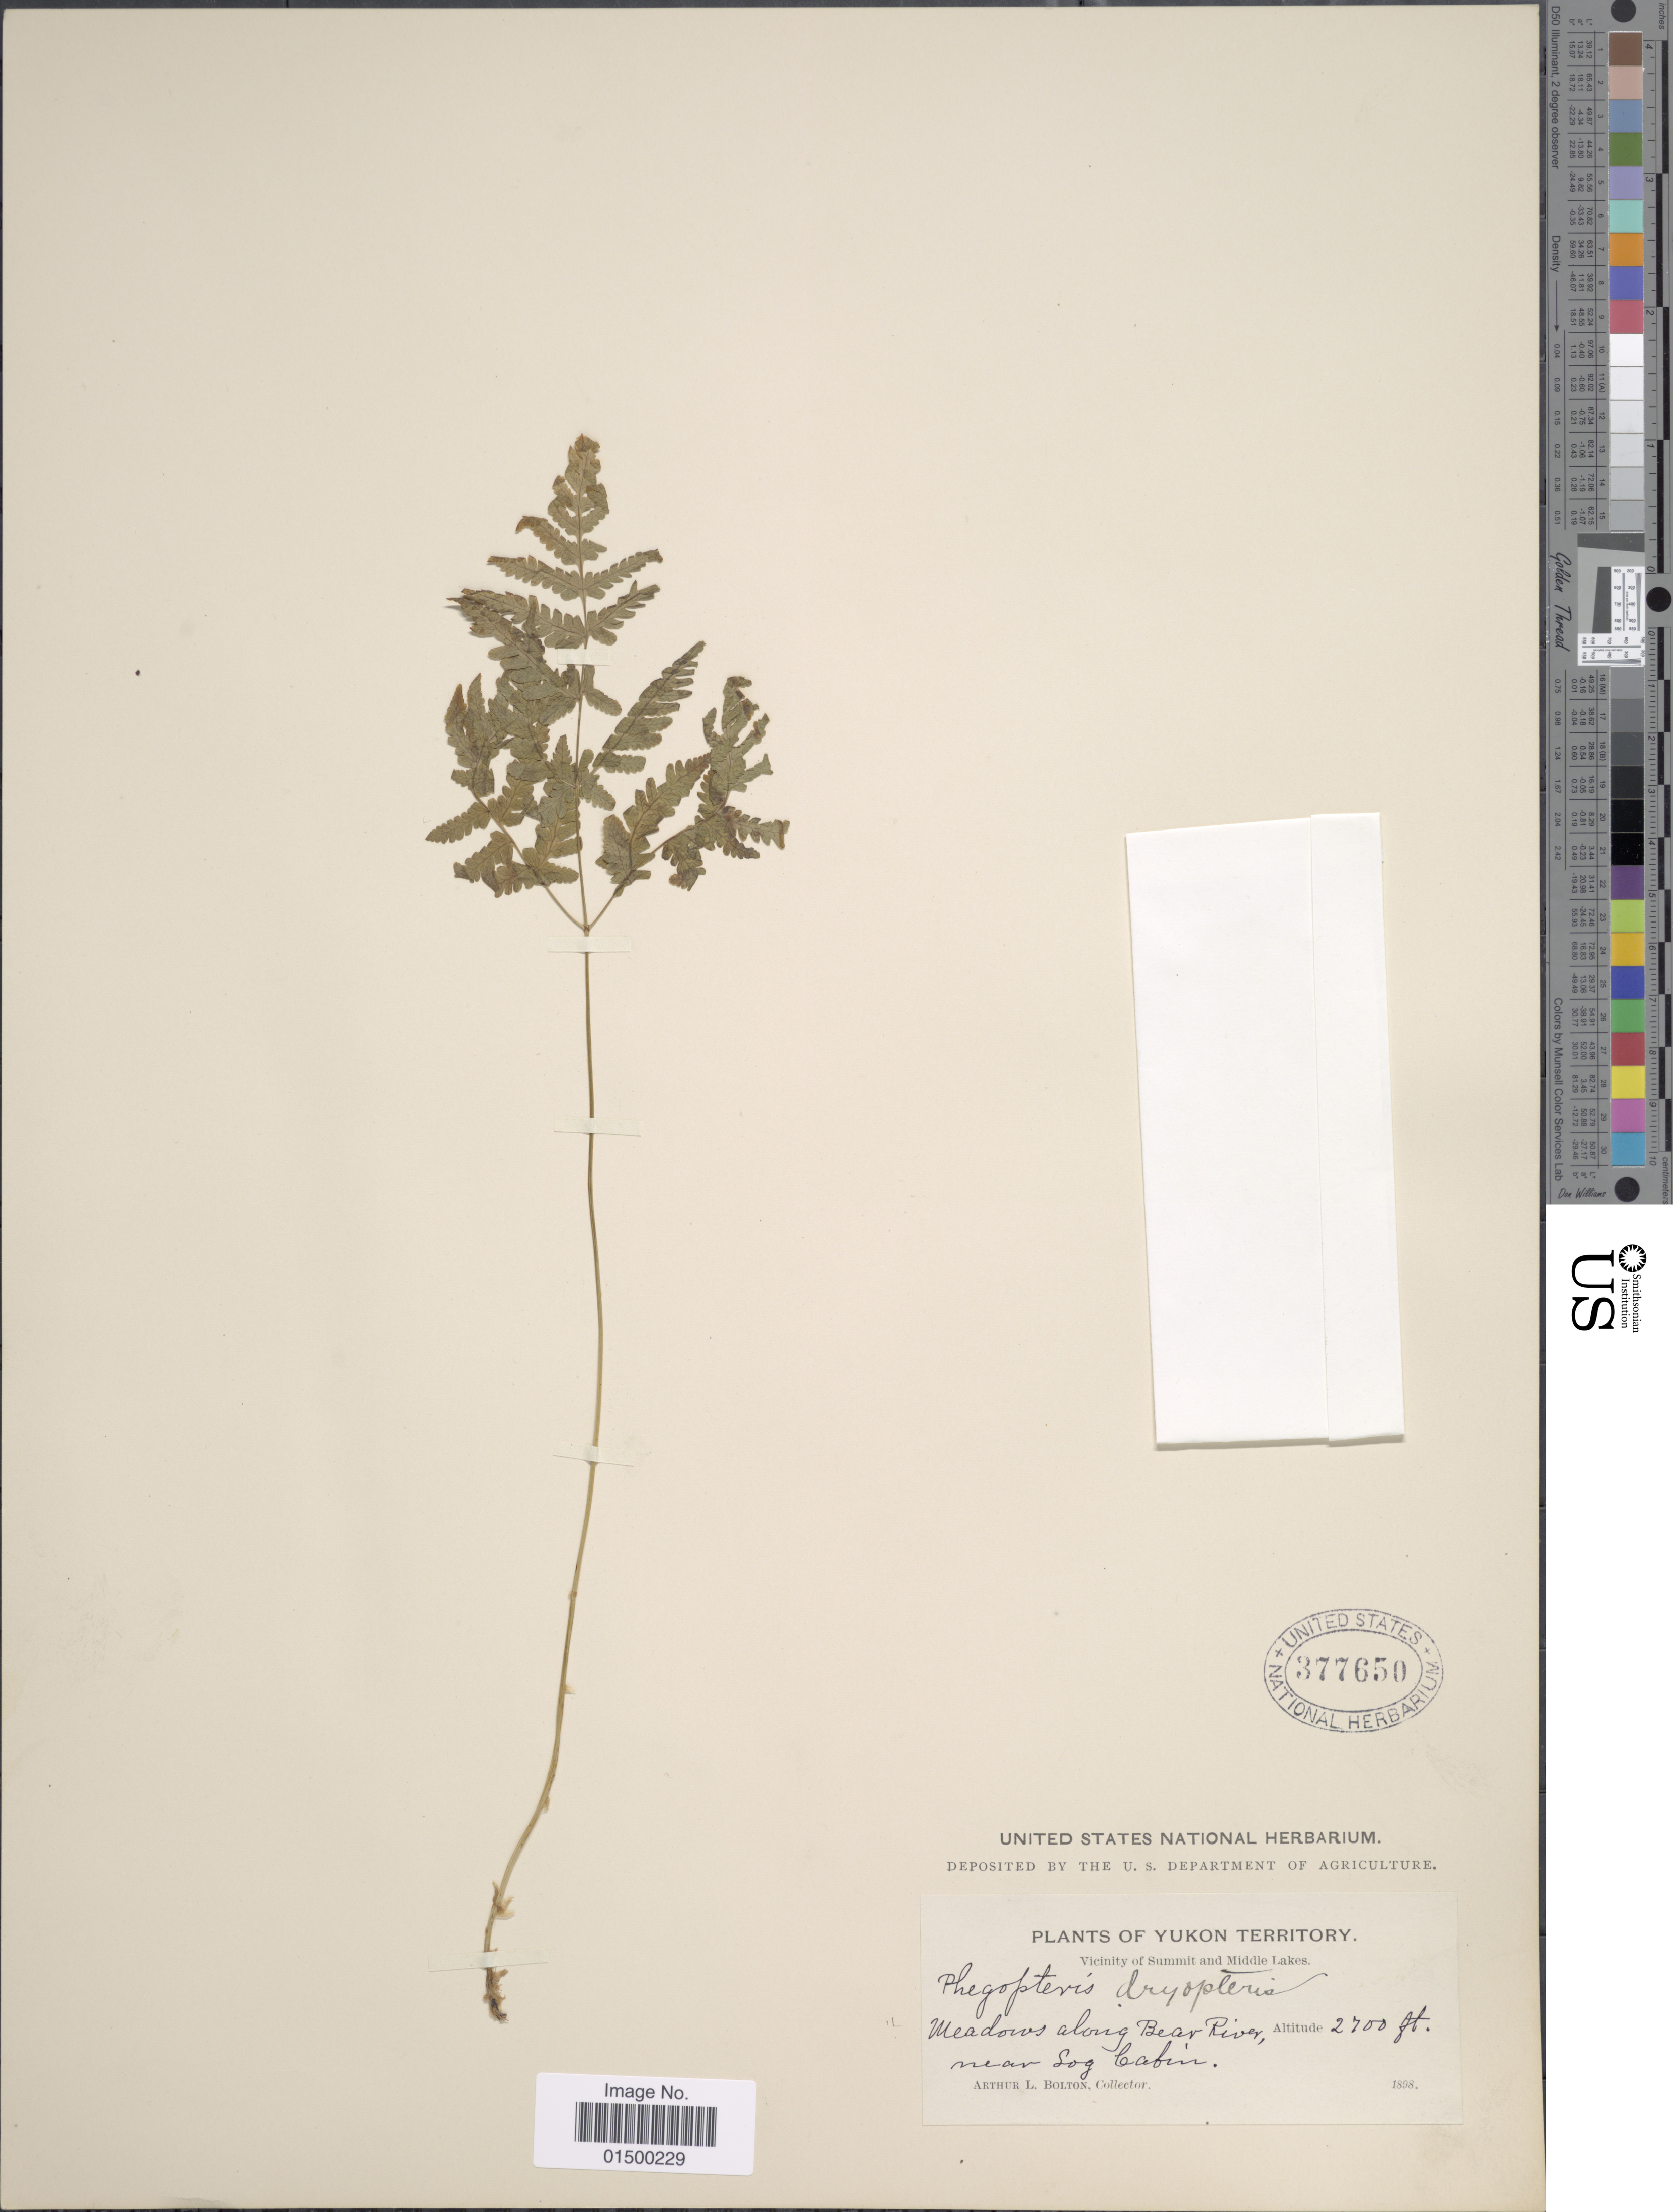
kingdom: Plantae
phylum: Tracheophyta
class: Polypodiopsida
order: Polypodiales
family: Cystopteridaceae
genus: Gymnocarpium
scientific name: Gymnocarpium disjunctum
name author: (Rupr.) Ching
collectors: A. Bolton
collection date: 1898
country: Canada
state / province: Yukon Territory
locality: Vicinity of Summit and Middle Lakes. Meadows along Bear River, near Log Cabin.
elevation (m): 823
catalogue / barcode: US 377650